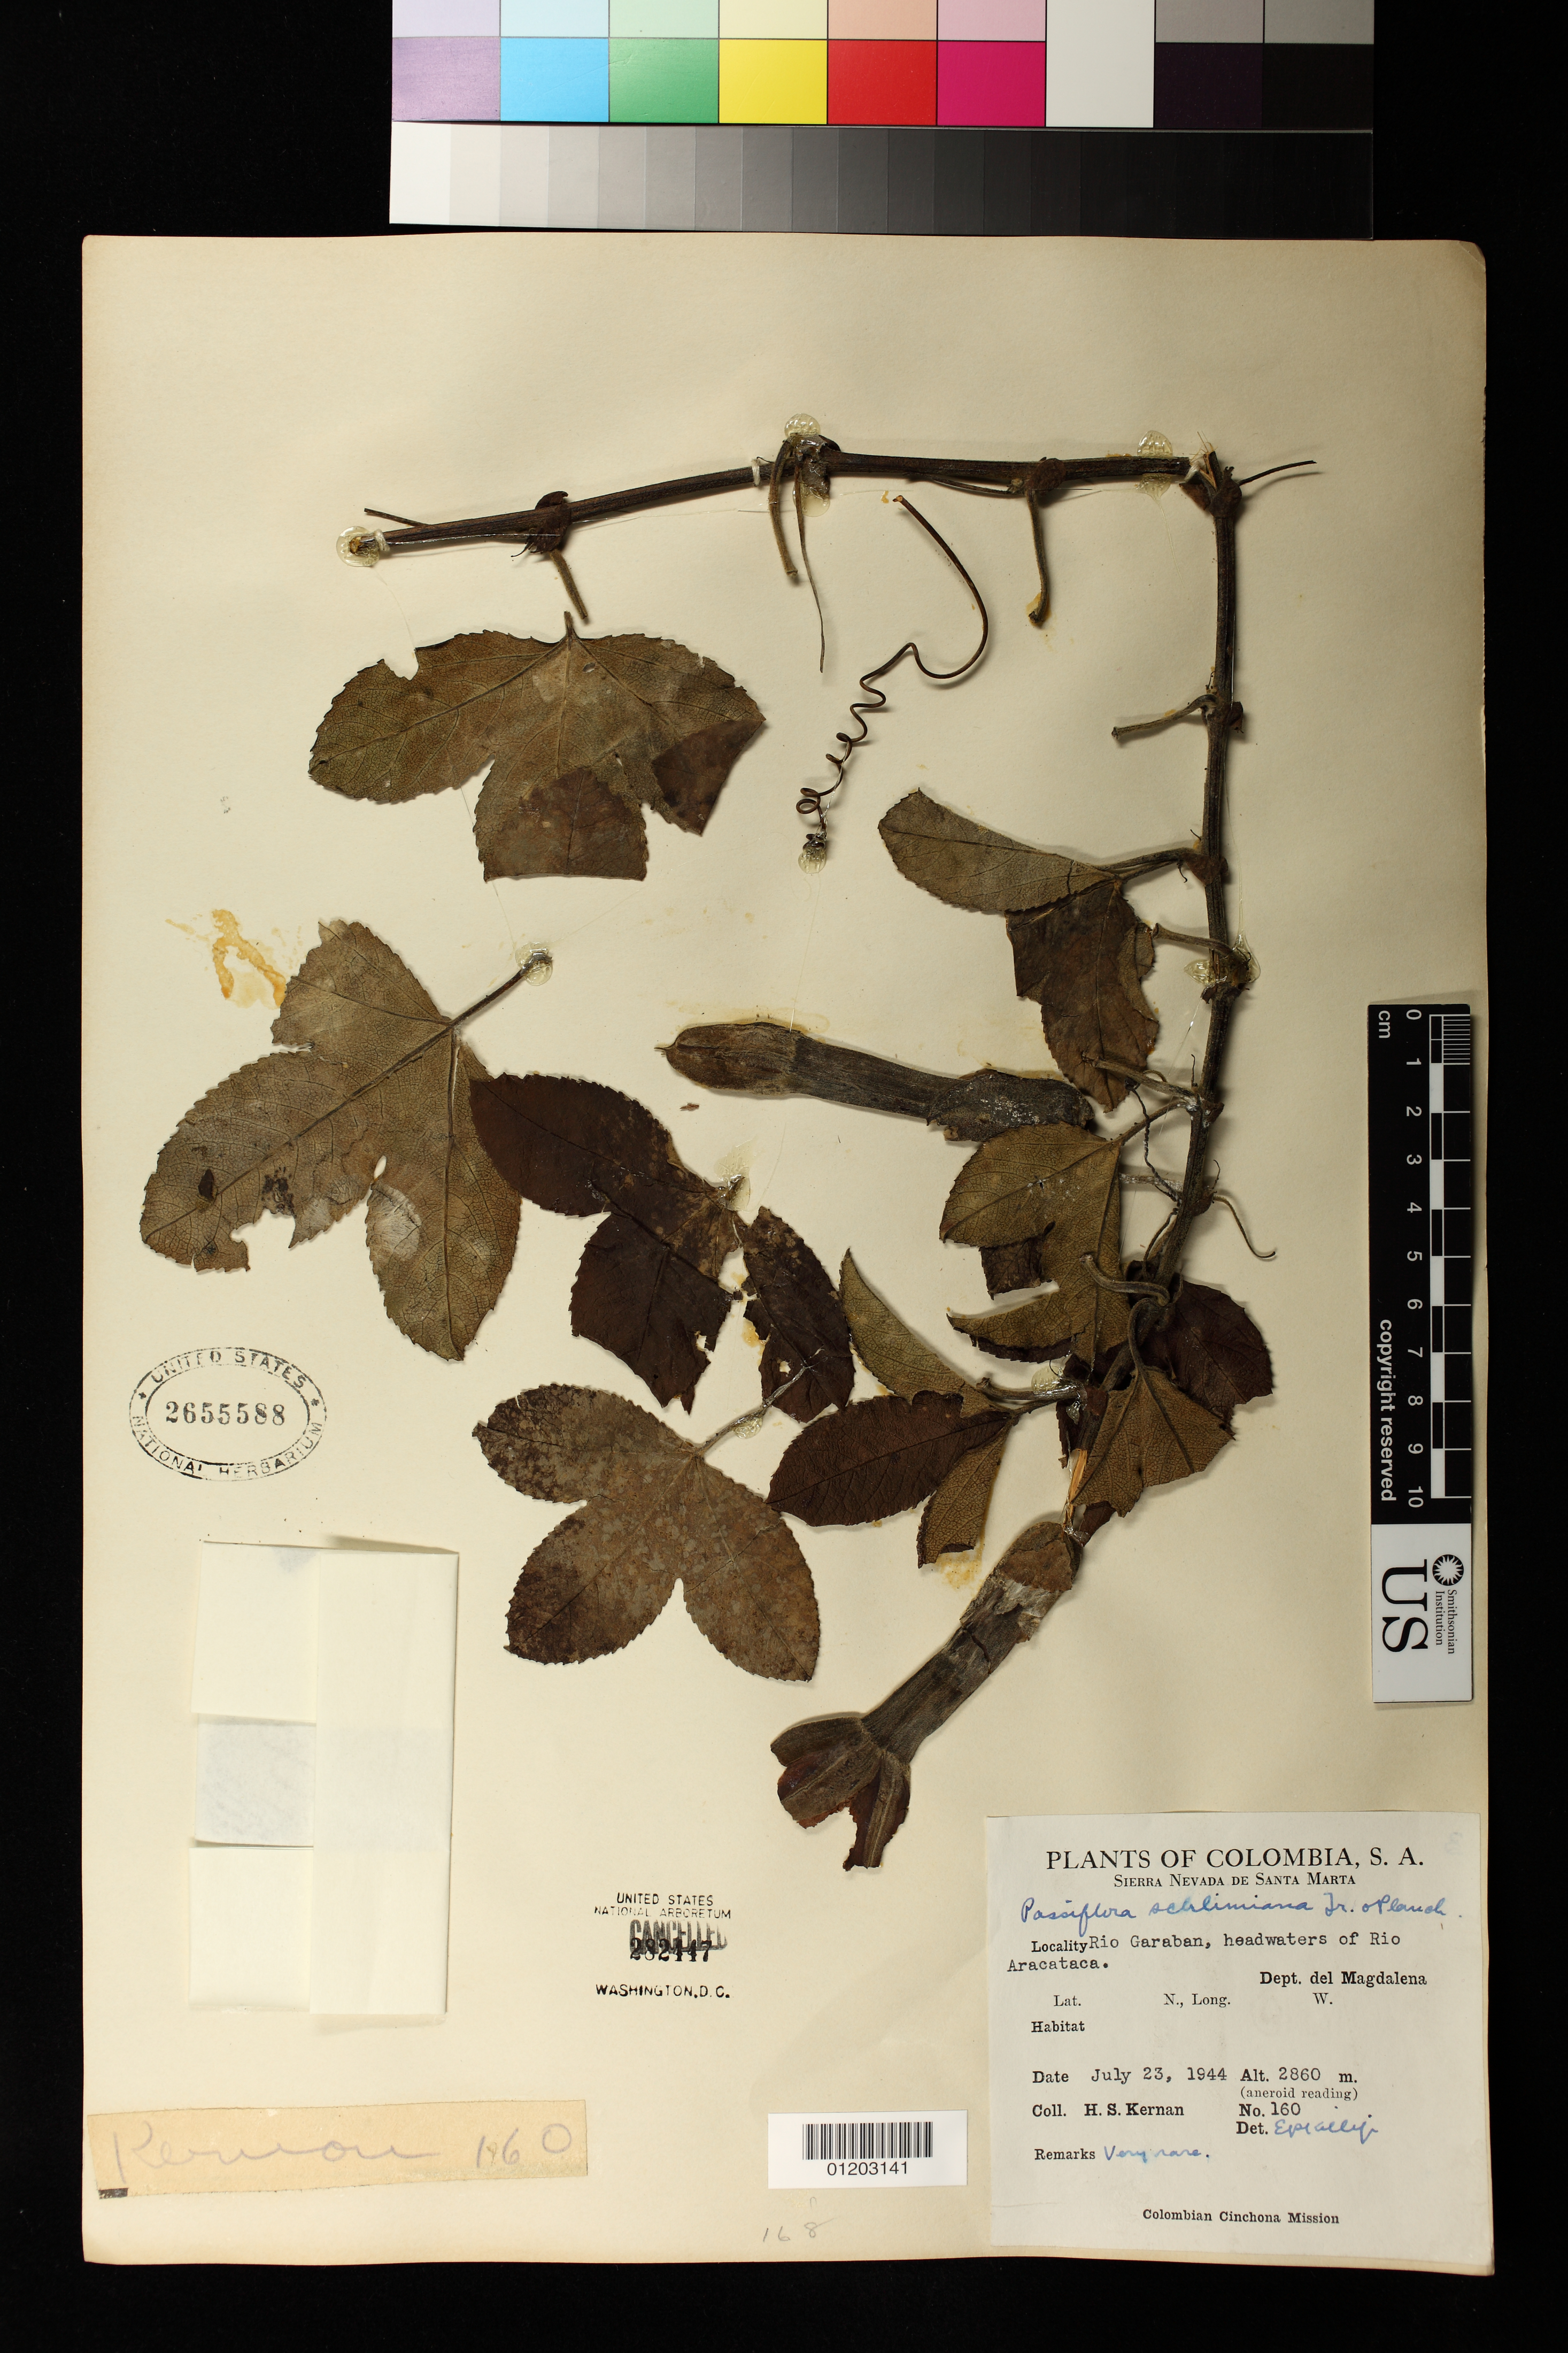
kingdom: Plantae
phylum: Tracheophyta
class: Magnoliopsida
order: Malpighiales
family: Passifloraceae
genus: Passiflora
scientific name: Passiflora schlimiana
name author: Regel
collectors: H. Kernan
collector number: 160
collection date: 1944-07-23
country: Colombia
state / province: Magdalena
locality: Sierra Nevada de Santa Marta. Rio Caraban, headwaters of Rio Aracataca.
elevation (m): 2860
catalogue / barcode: US 2655588